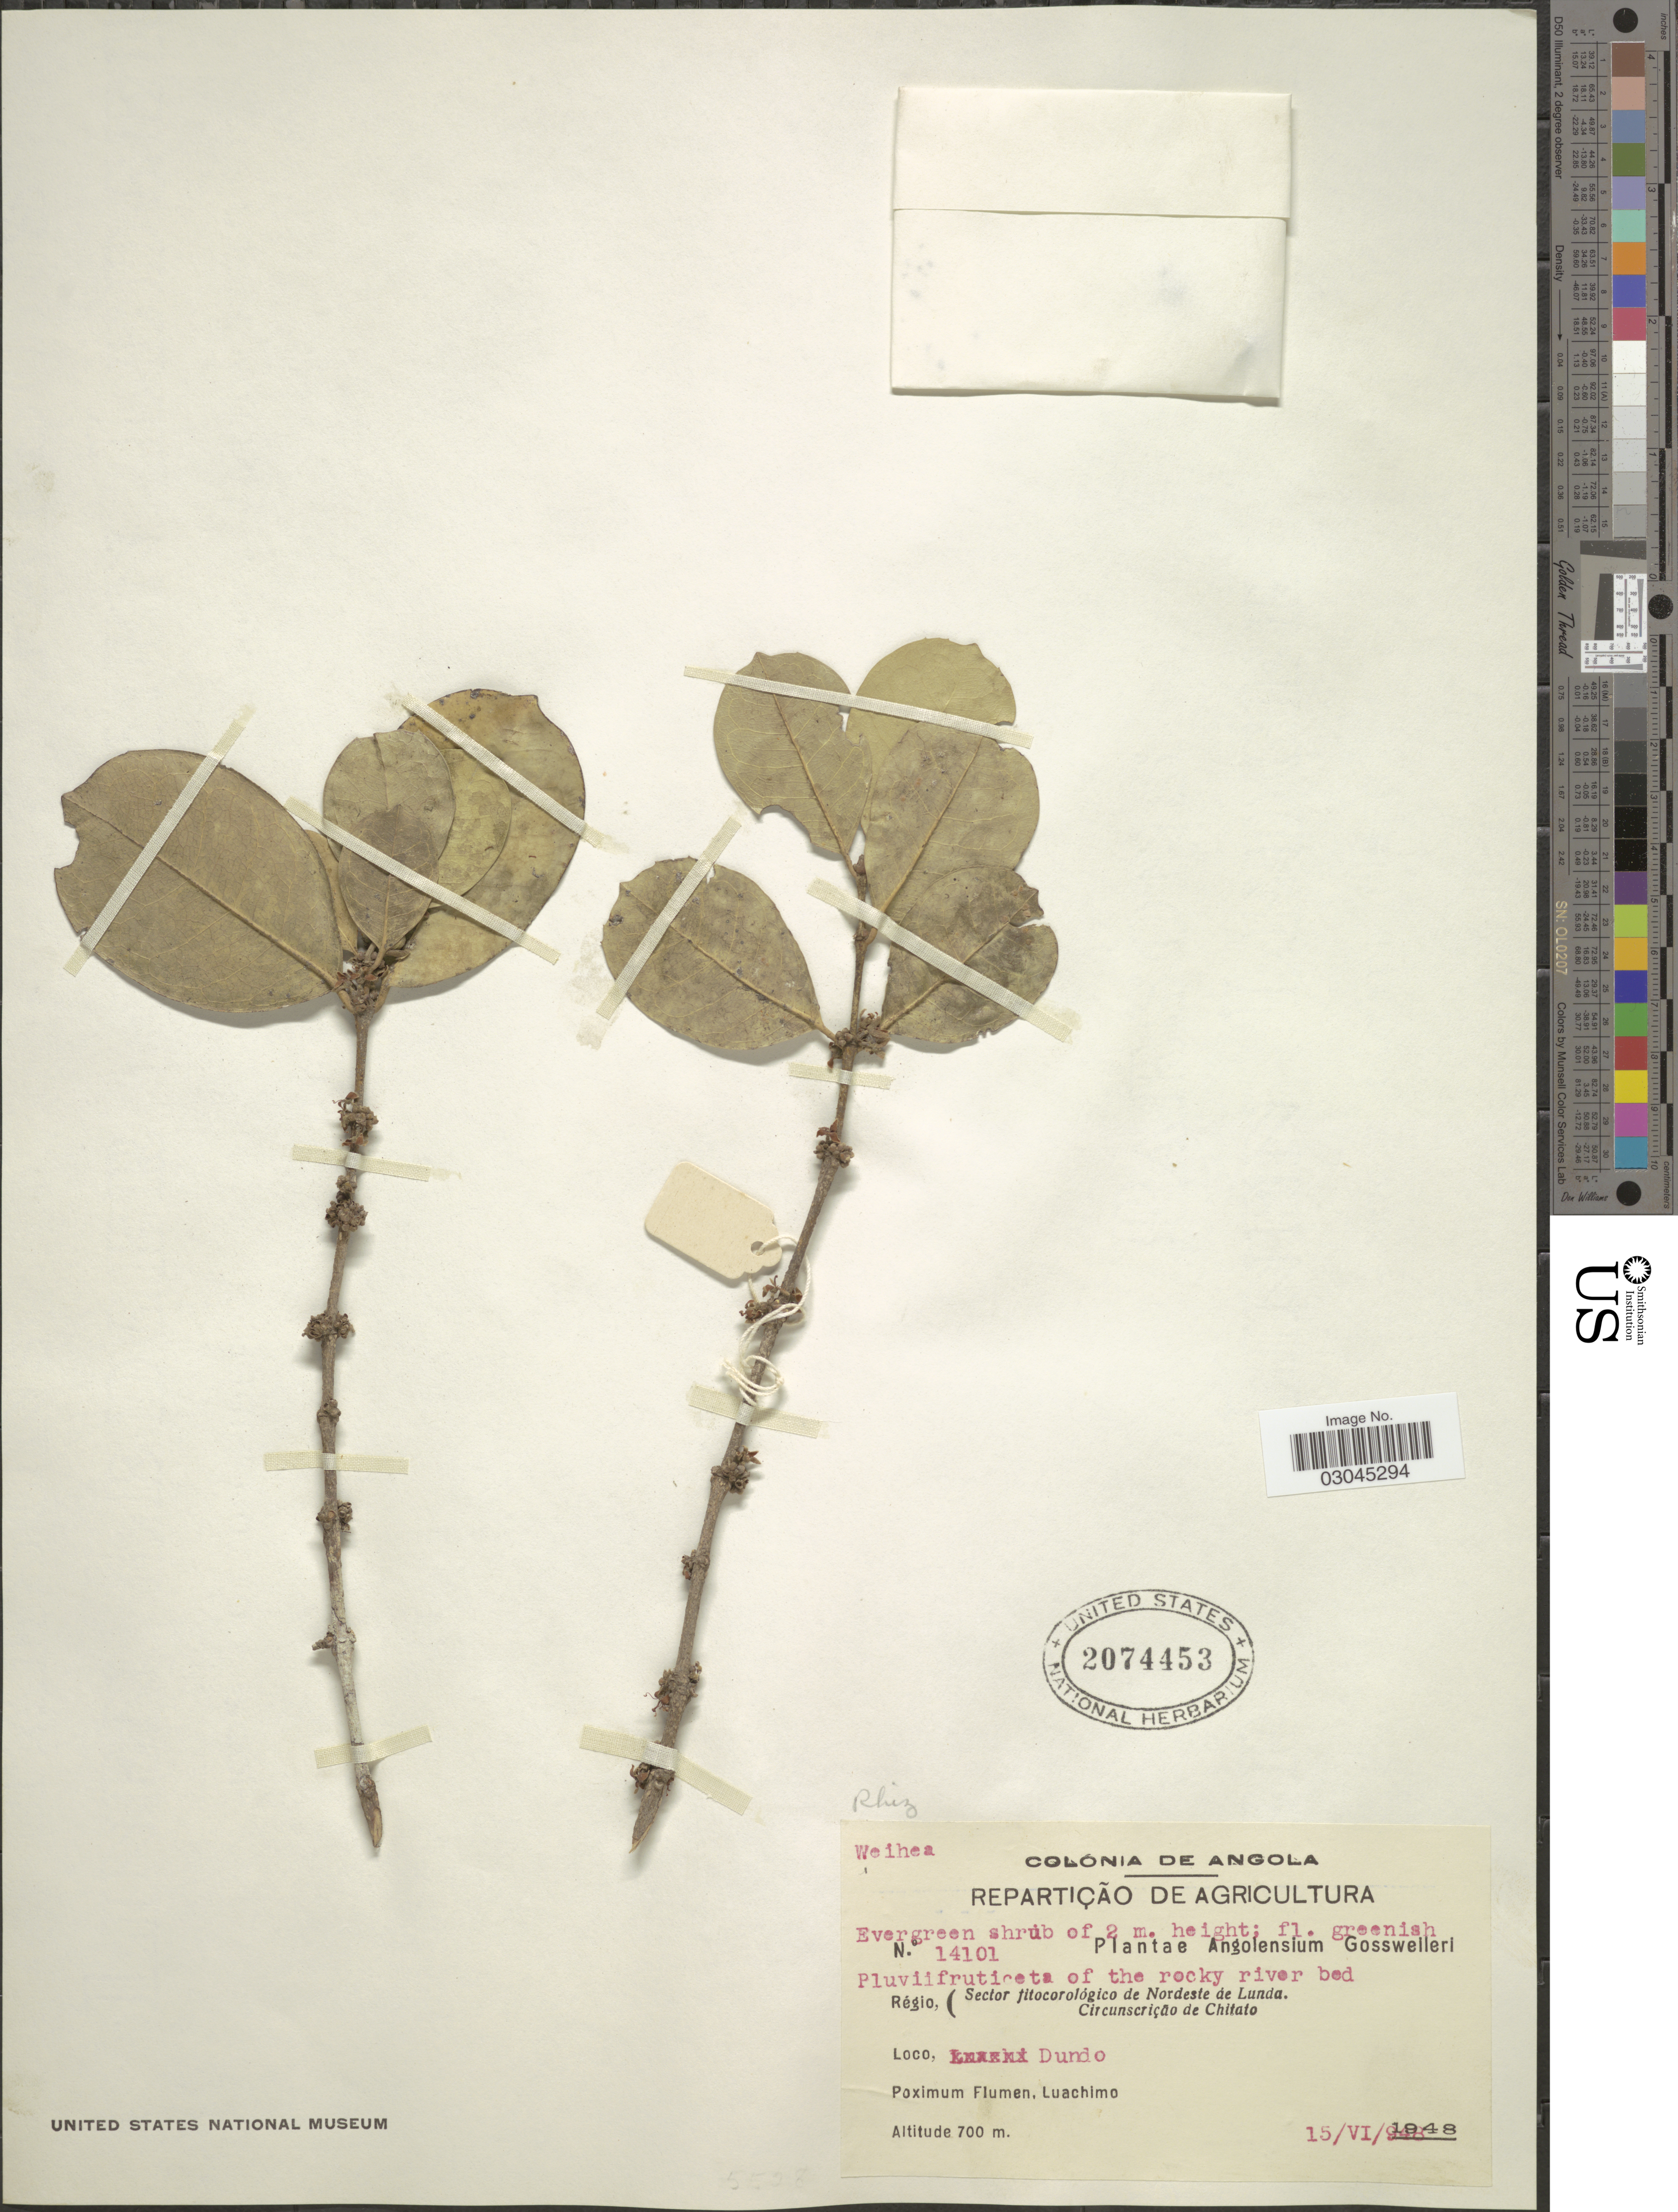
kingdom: Plantae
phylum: Tracheophyta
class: Magnoliopsida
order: Malpighiales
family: Rhizophoraceae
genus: Cassipourea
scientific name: Cassipourea sp.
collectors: -. Gossweiler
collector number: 14101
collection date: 1948-06-15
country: Angola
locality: Sector fitocorológico de Nordeste de Lunda. Circunscrição de Chitato. Dundo. Luachimo.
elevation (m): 700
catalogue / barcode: US 2074453